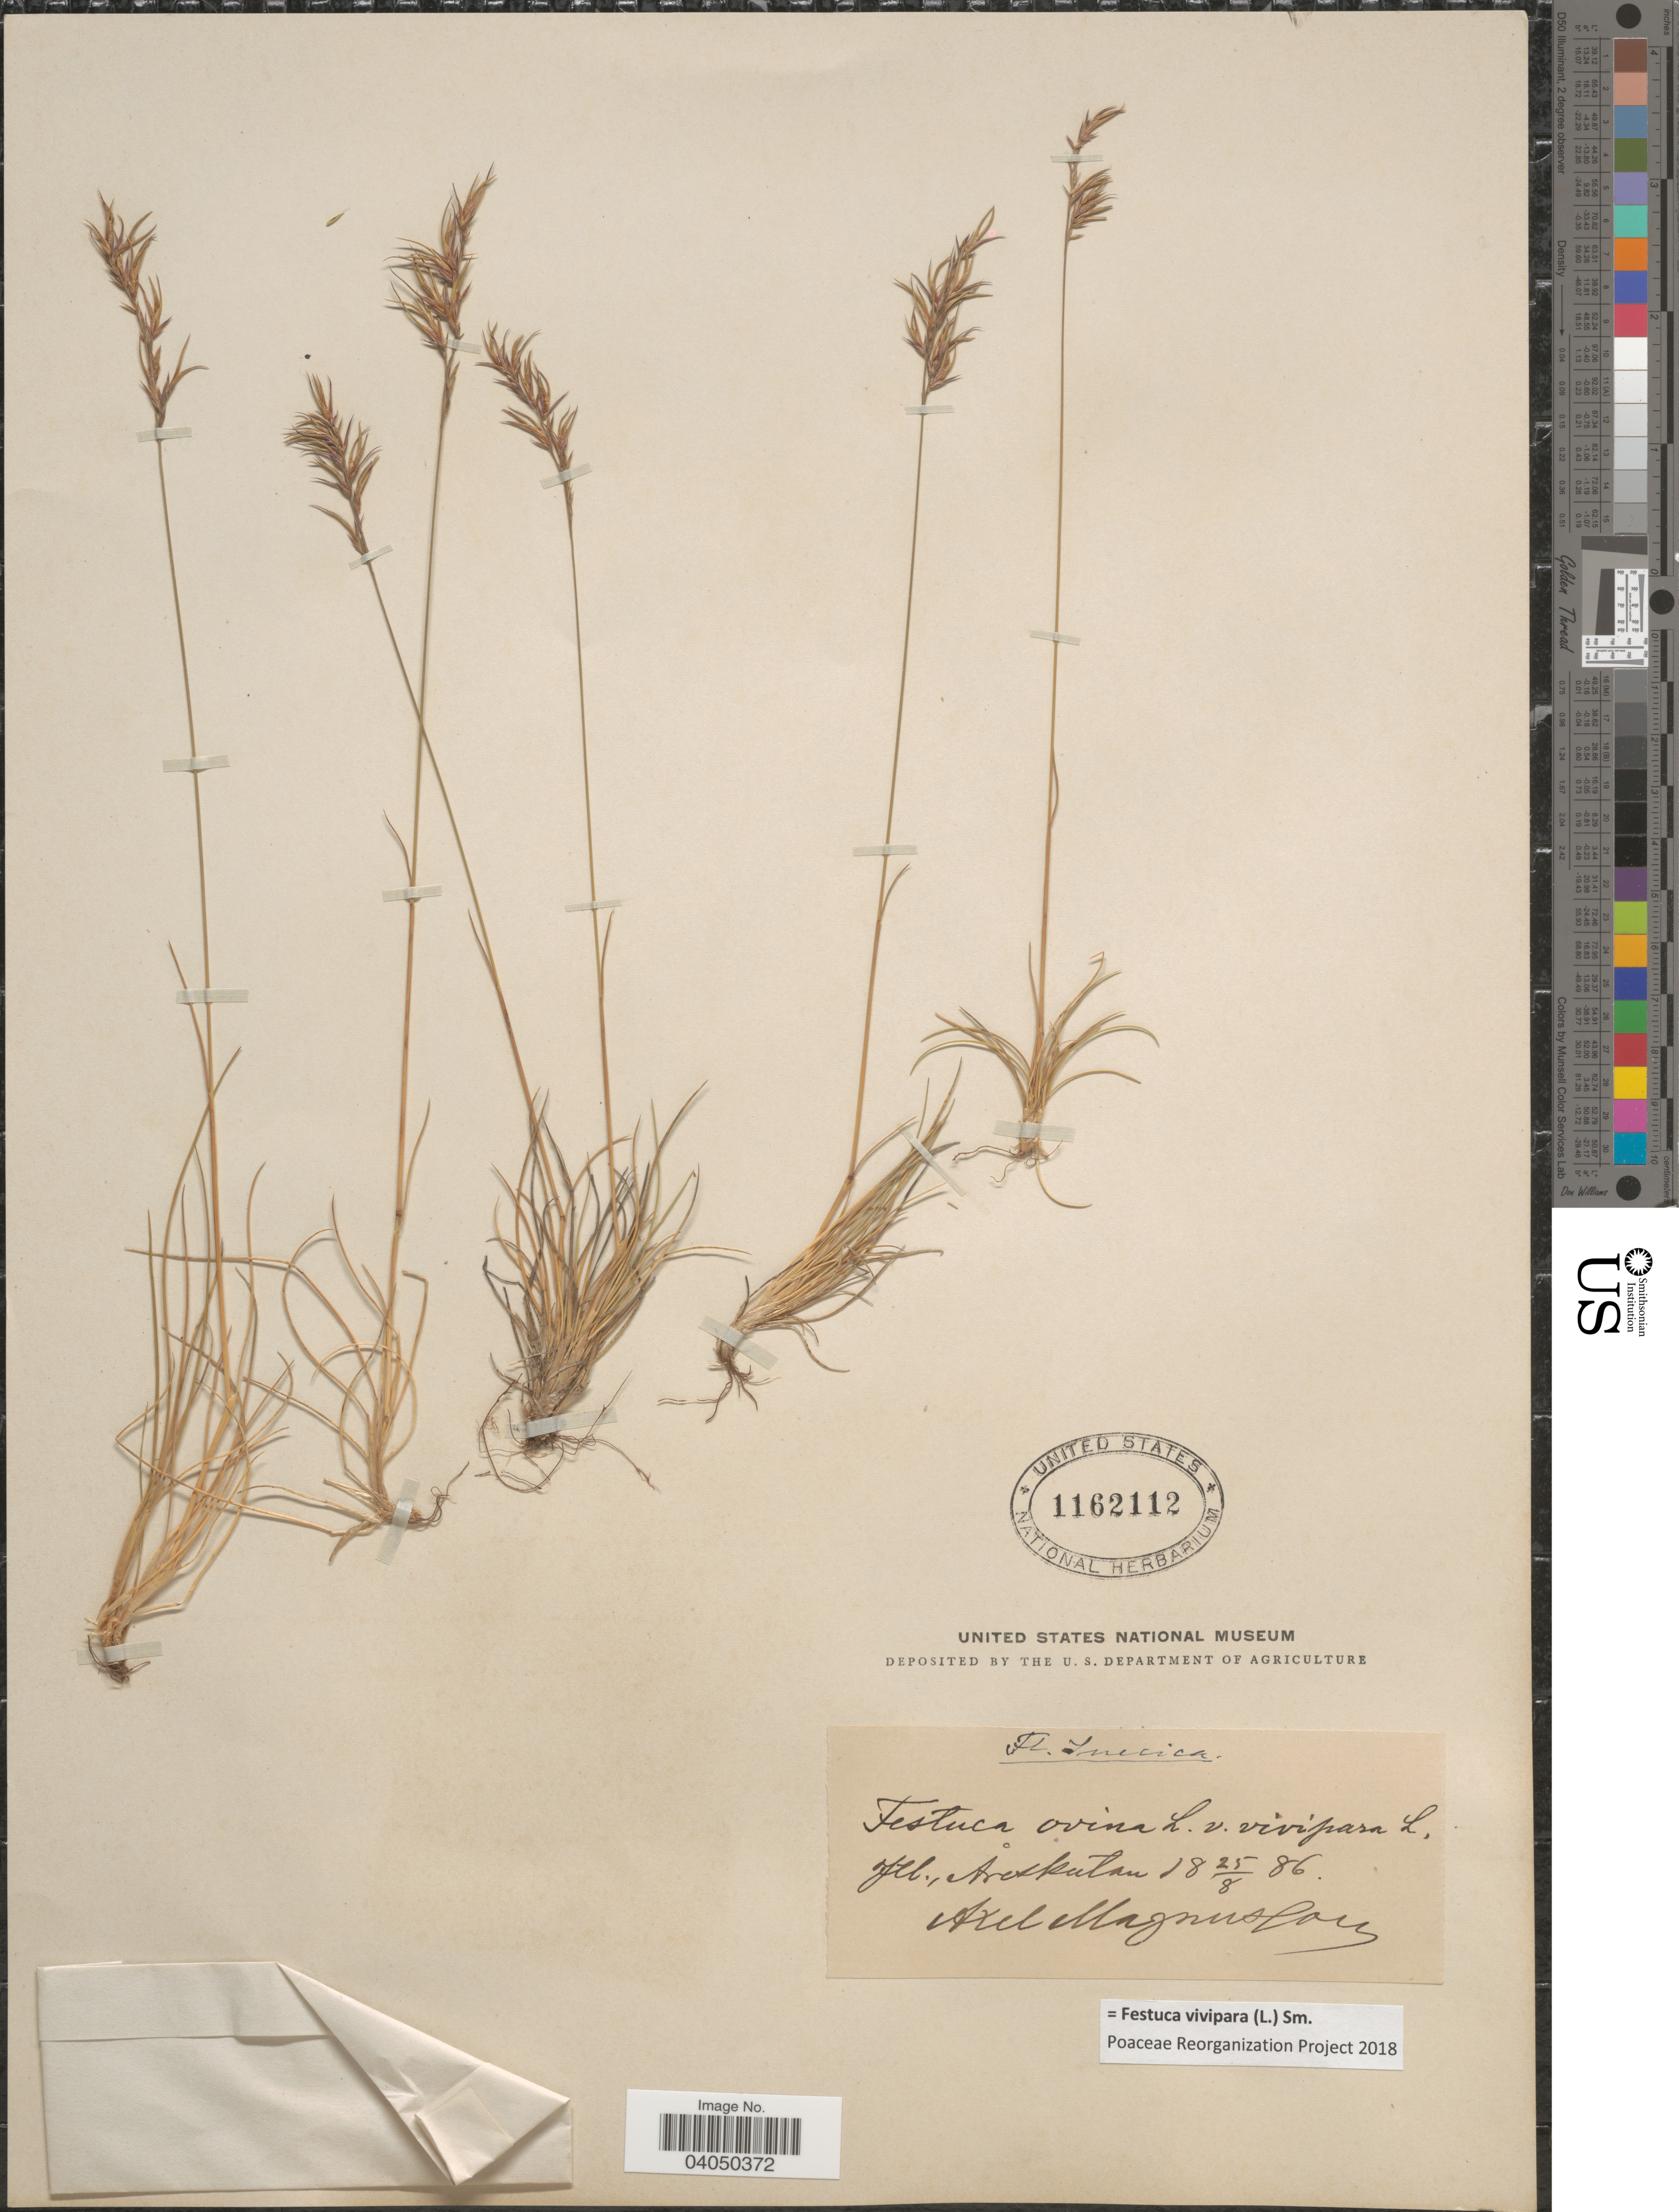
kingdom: Plantae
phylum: Tracheophyta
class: Liliopsida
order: Poales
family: Poaceae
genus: Festuca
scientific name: Festuca vivipara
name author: (L.) Sm.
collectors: A. Magnusson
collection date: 1886-08-25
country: Sweden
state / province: Jämtland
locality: Suecica. Jtl., Åretkutan.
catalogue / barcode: US 1162112